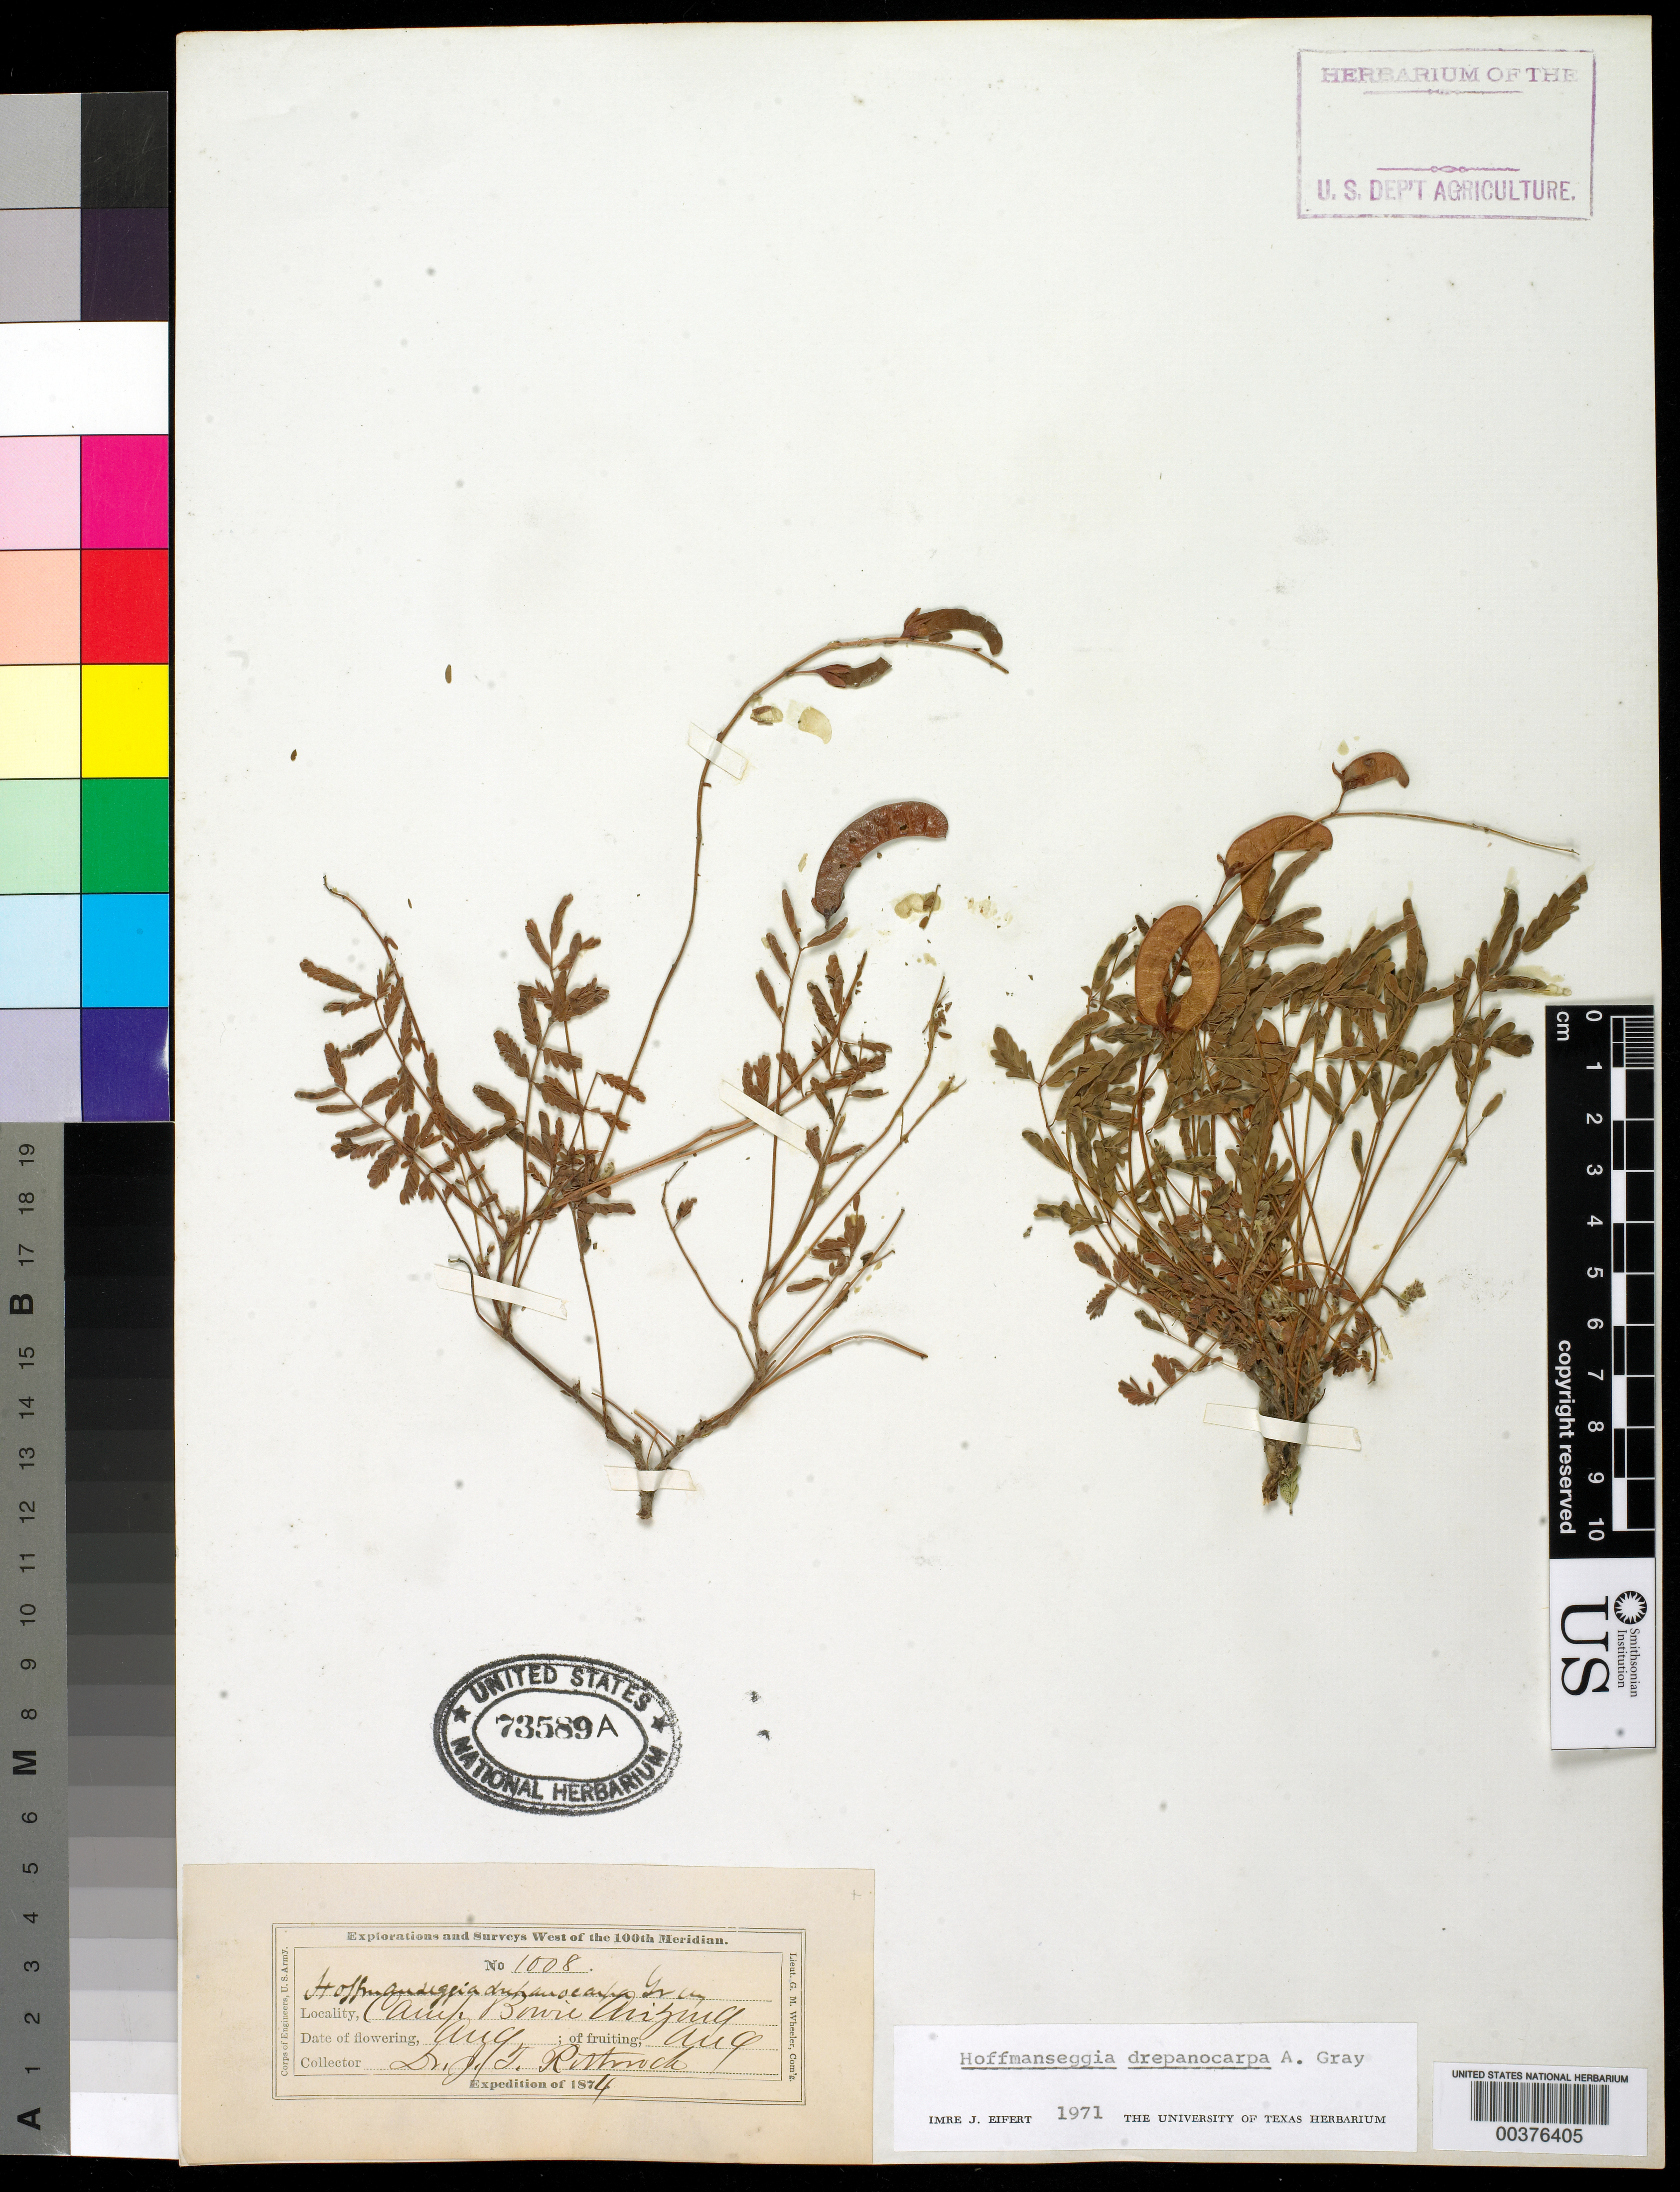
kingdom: Plantae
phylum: Tracheophyta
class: Magnoliopsida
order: Fabales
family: Fabaceae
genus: Hoffmannseggia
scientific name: Hoffmannseggia drepanocarpa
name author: A. Gray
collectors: J. Rithnoch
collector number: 1008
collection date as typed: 1874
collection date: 1874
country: United States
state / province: Arizona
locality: Camp bowie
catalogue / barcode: US 73589A